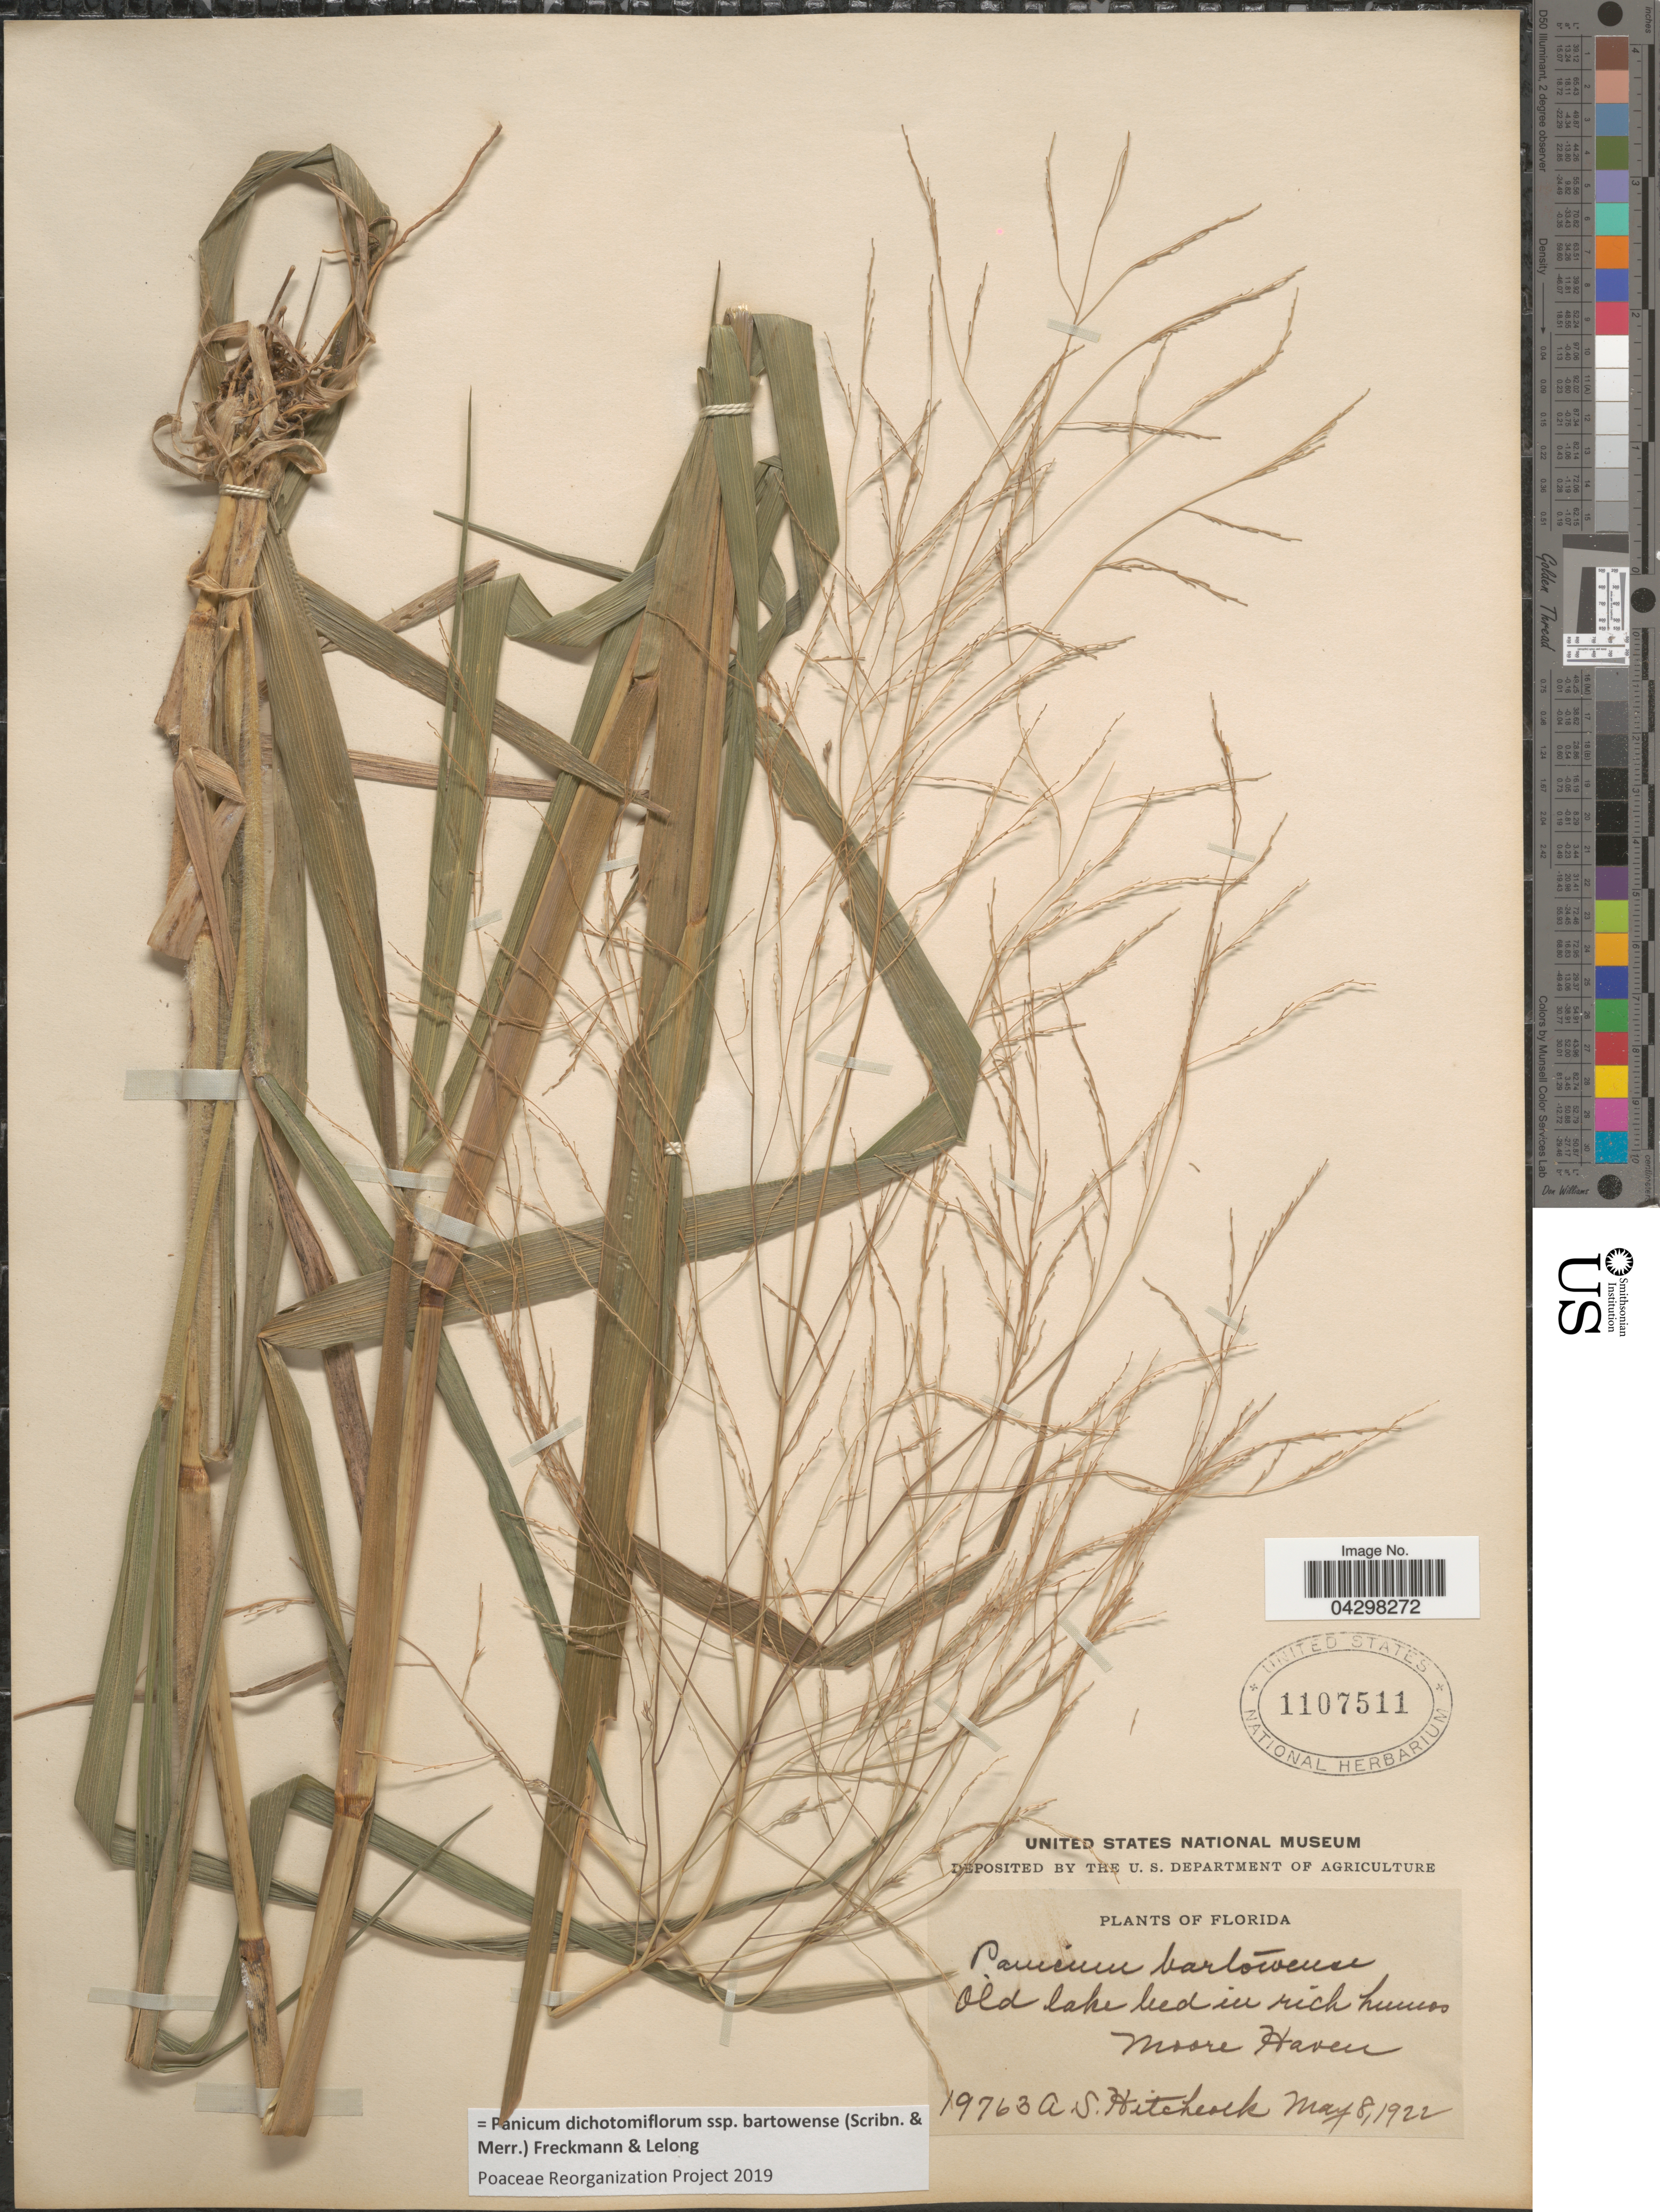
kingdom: Plantae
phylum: Tracheophyta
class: Liliopsida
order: Poales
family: Poaceae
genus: Panicum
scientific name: Panicum dichotomiflorum subsp. bartowense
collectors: A. S. Hitchcock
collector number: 1976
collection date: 1922-05-08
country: United States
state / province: Florida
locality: Old lake bed in rich humus. Moore Haven.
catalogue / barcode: US 1107511